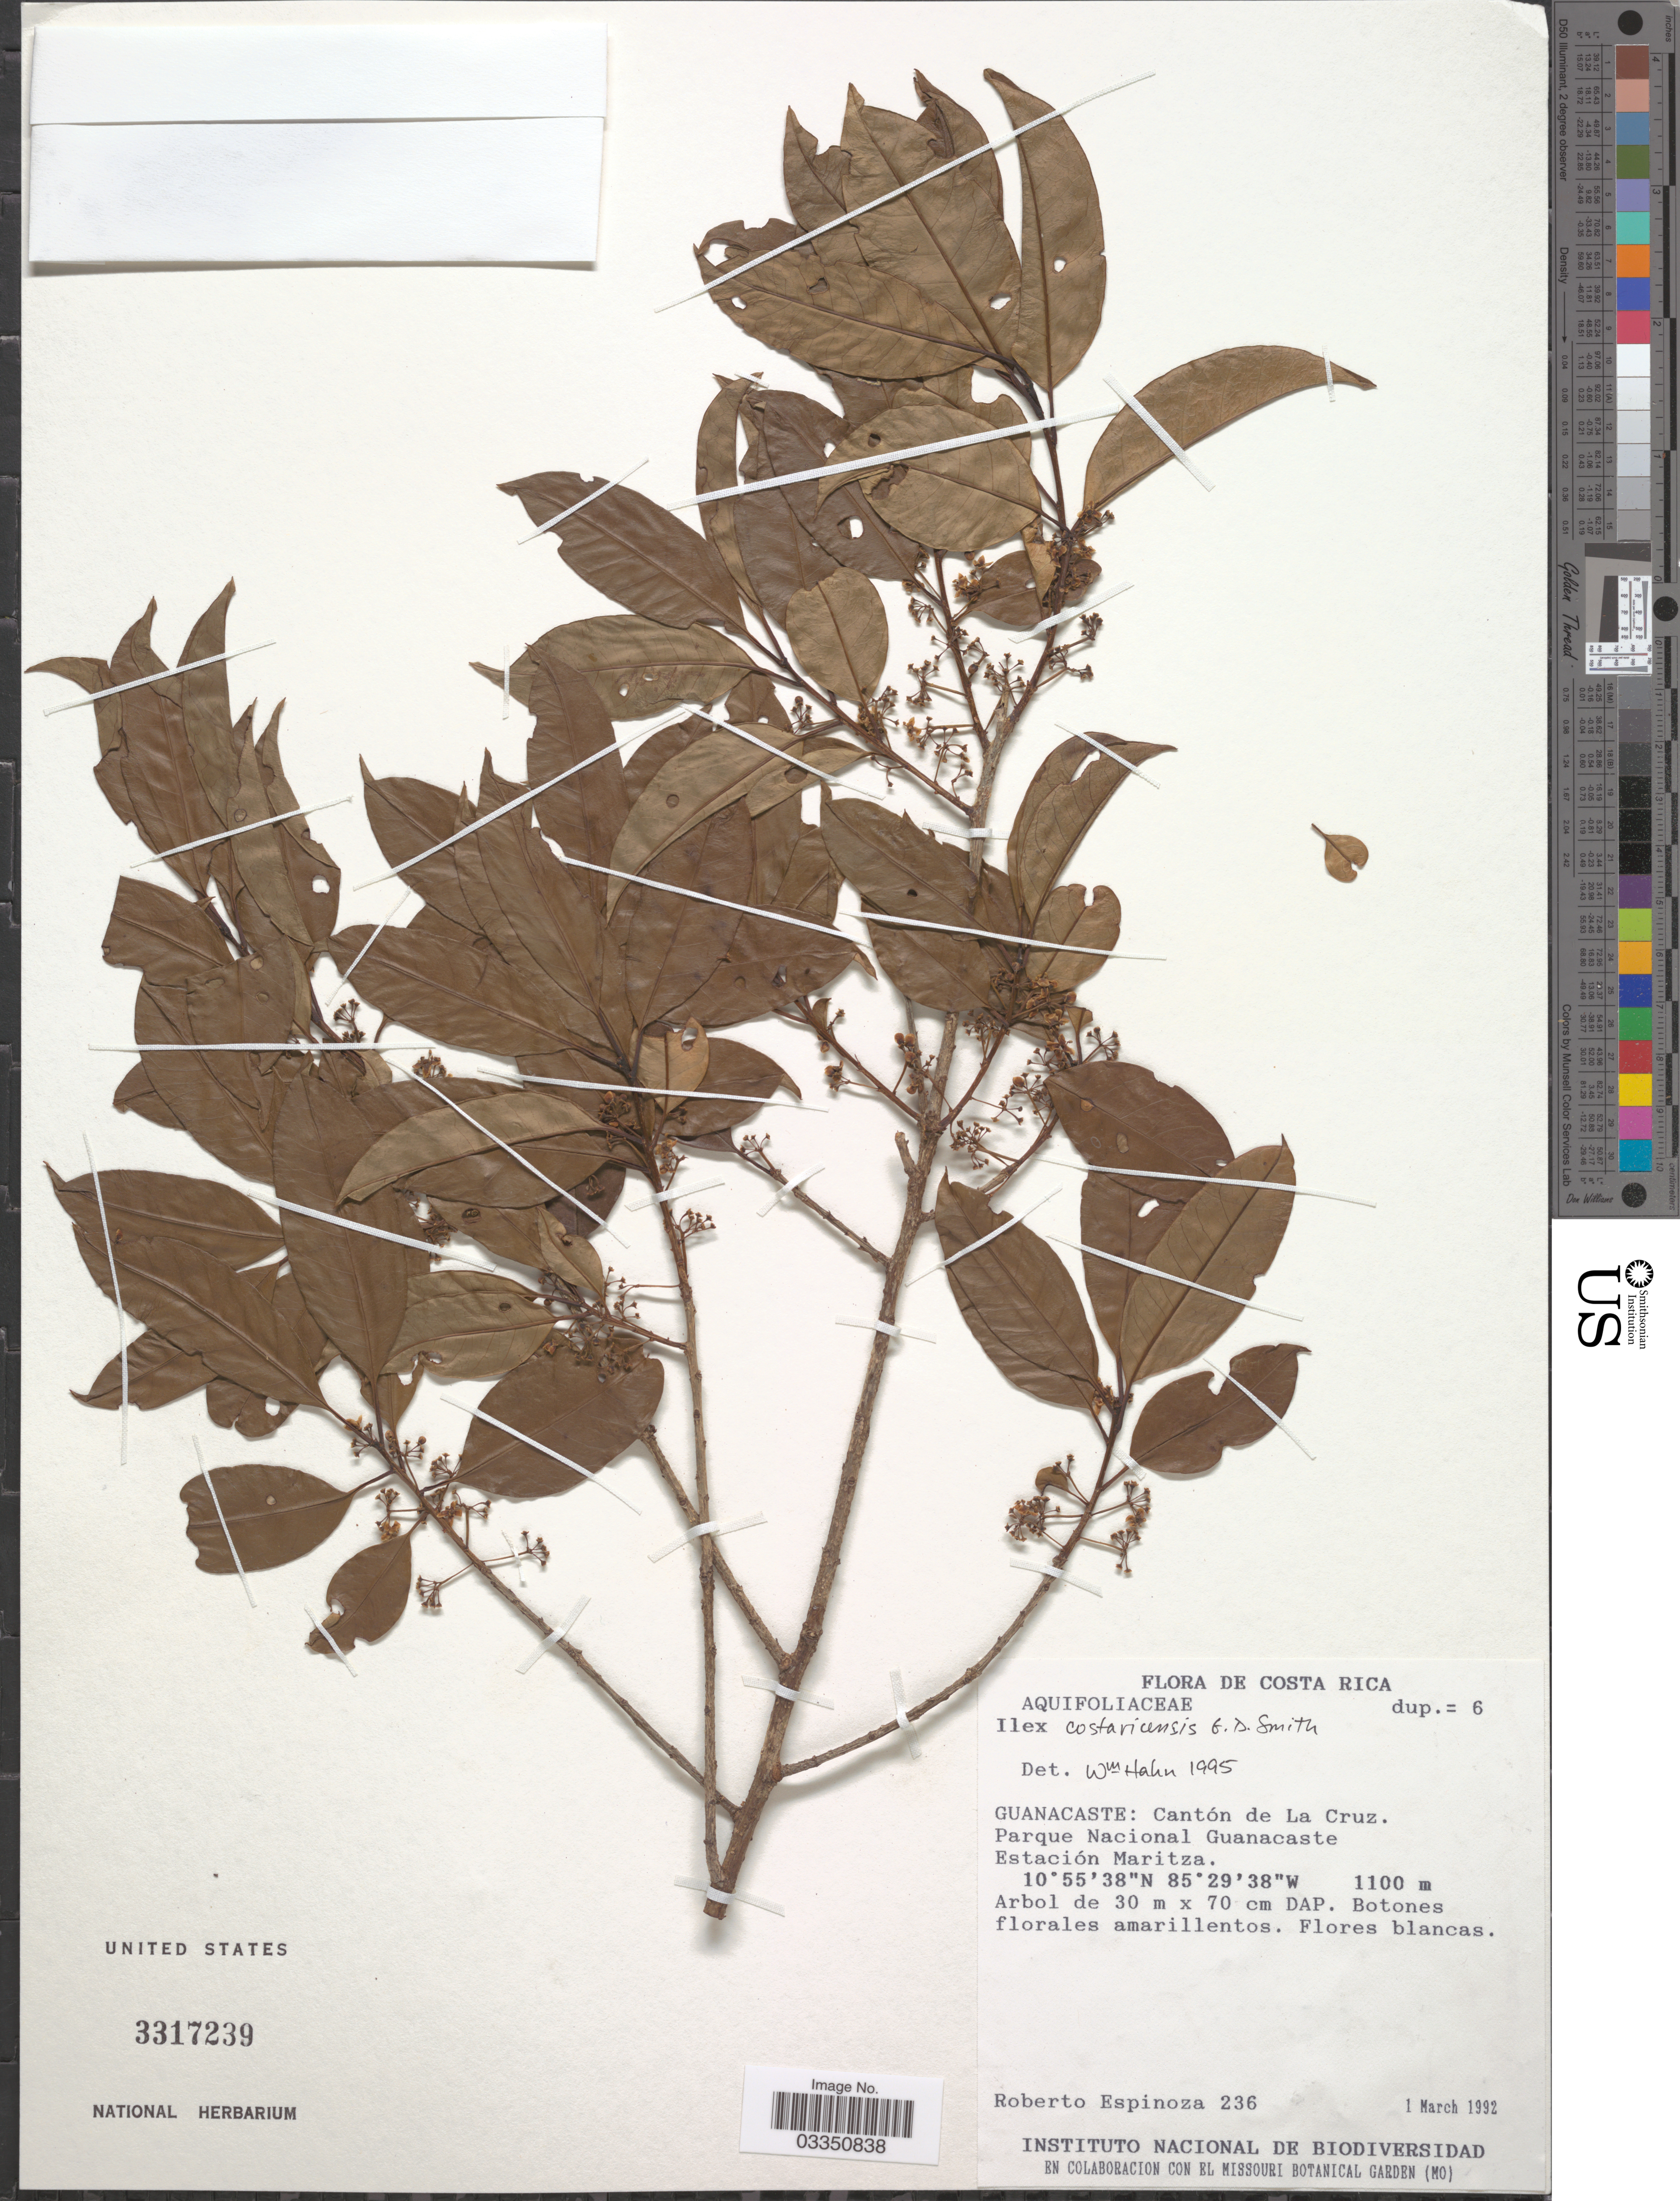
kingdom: Plantae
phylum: Tracheophyta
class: Magnoliopsida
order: Aquifoliales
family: Aquifoliaceae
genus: Ilex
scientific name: Ilex costaricensis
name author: Donn. Sm.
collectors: R. Espinoza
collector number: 236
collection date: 1992-03-01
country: Costa Rica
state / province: Guanacaste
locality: Cantón de la Cruz, Parque Nacional Guanacaste, Estación Maritza.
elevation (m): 1100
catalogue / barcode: US 3317239